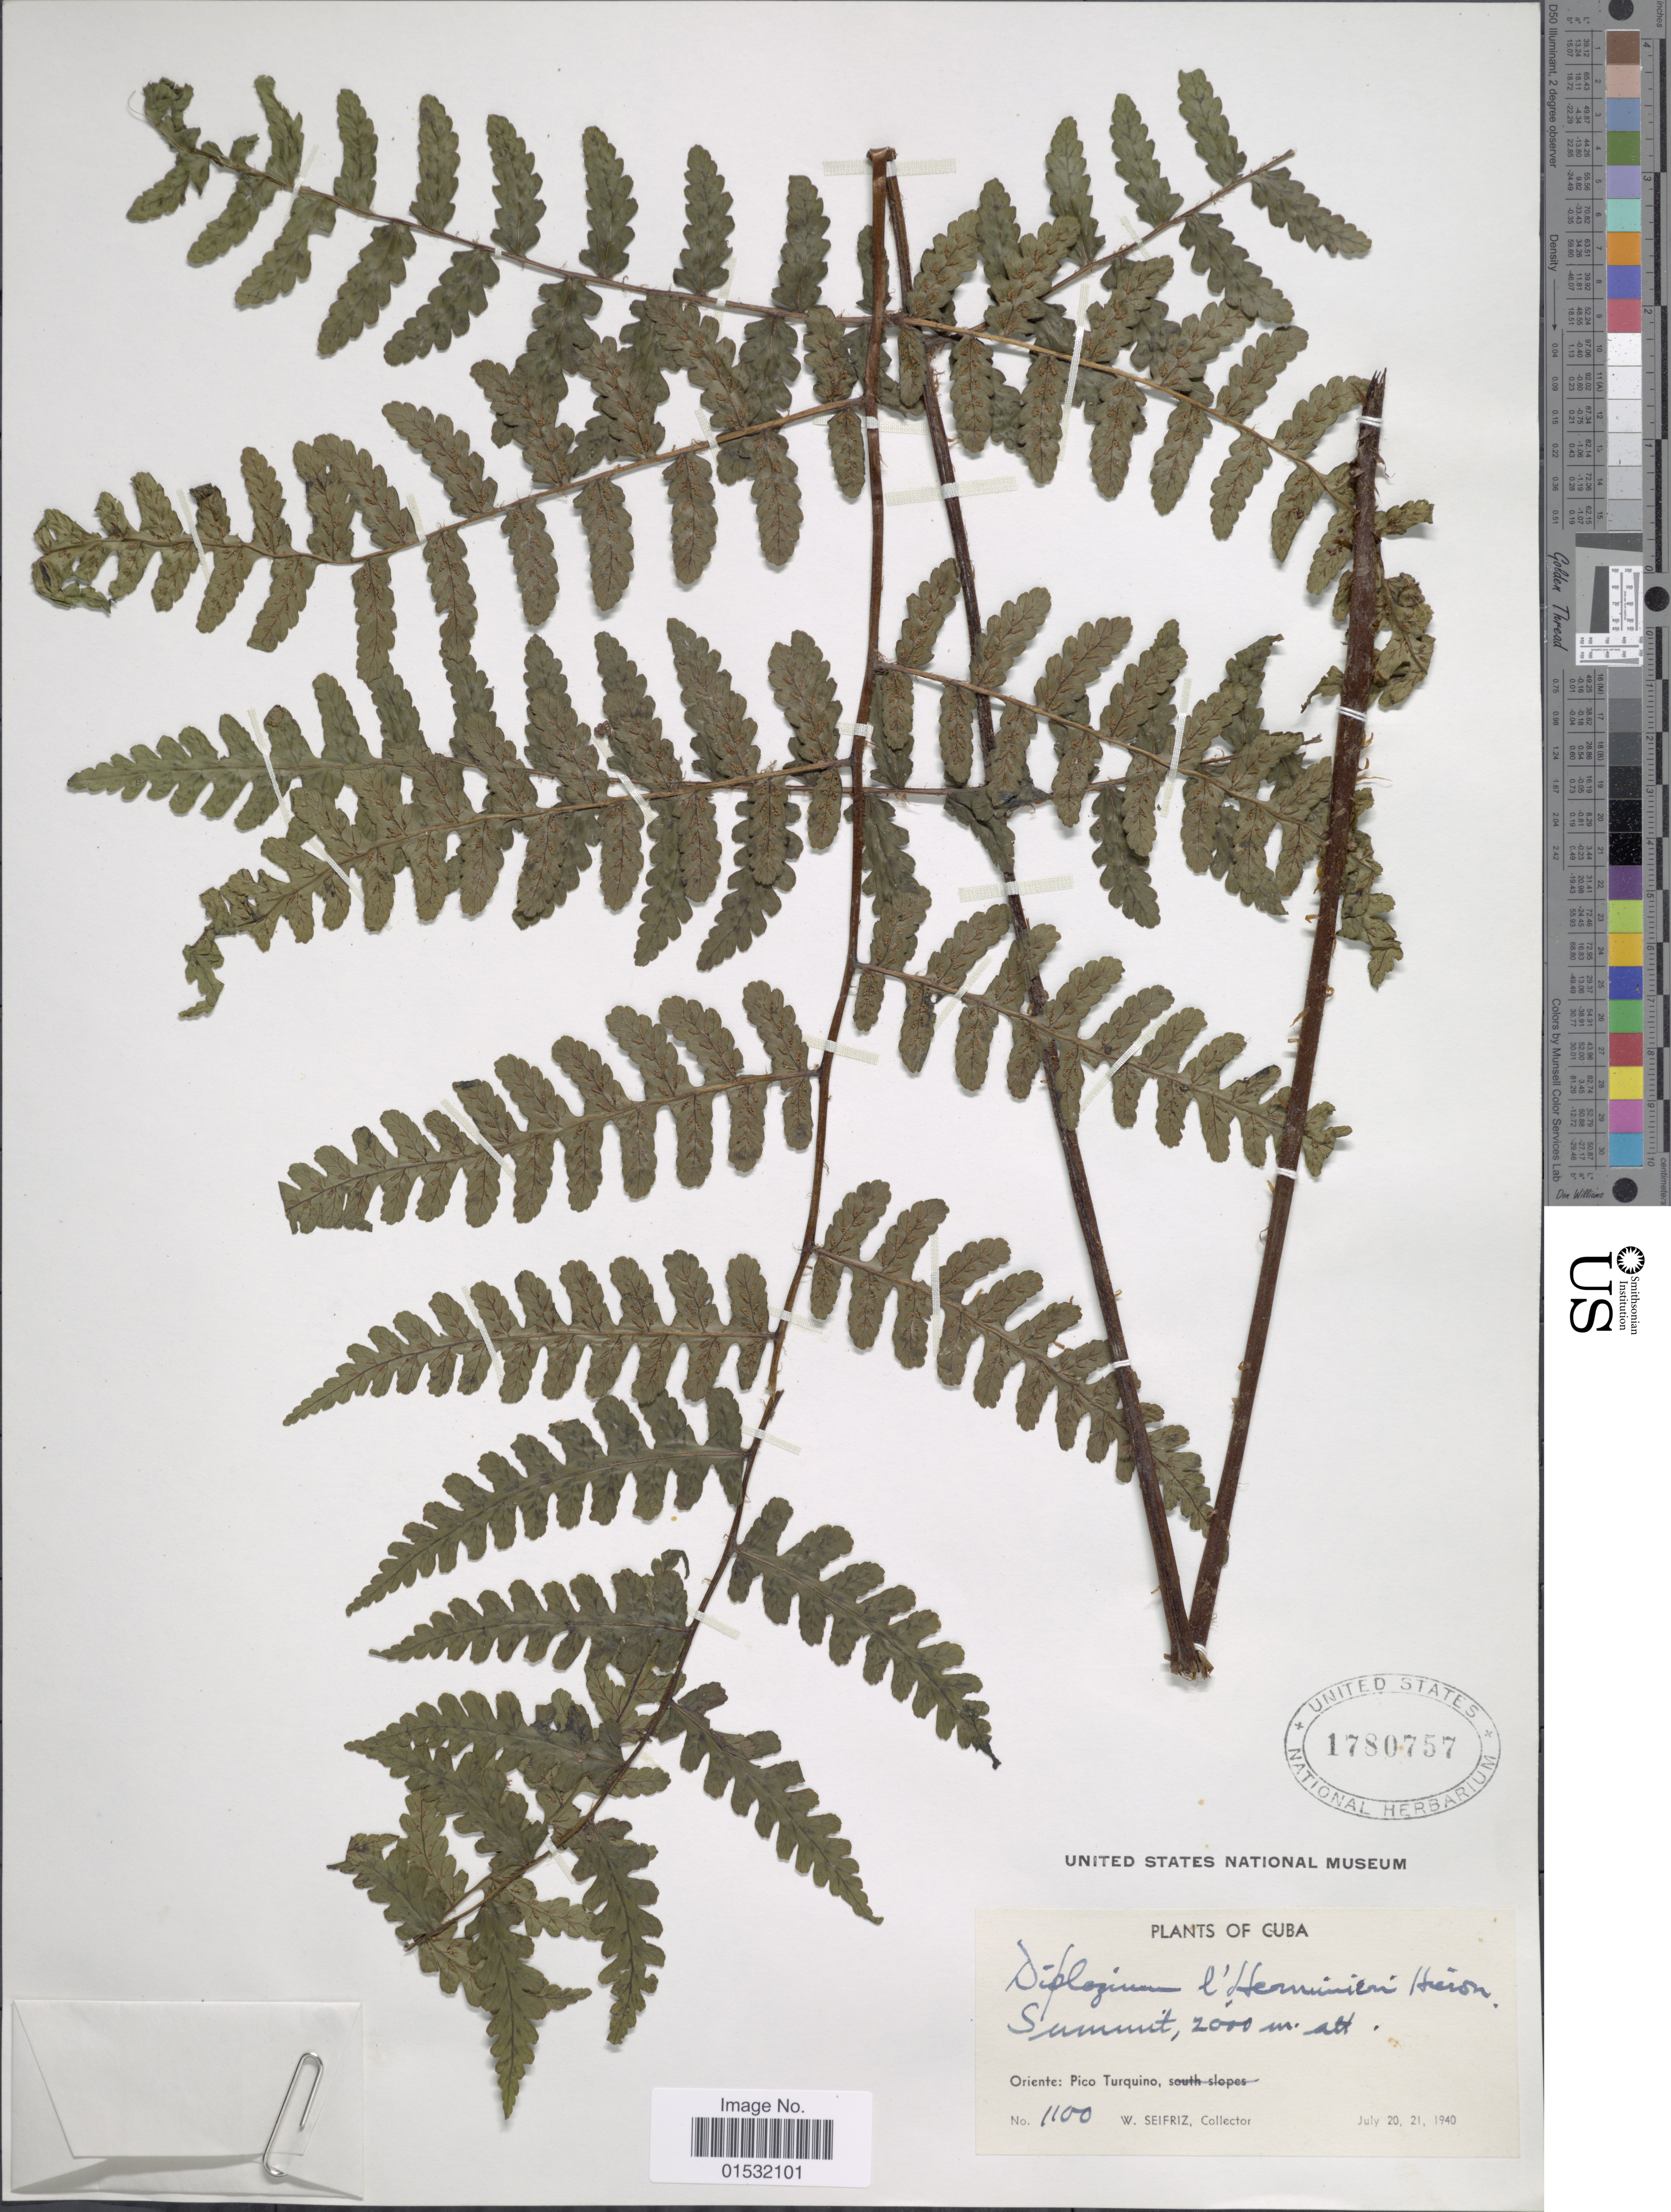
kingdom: Plantae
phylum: Tracheophyta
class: Polypodiopsida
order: Polypodiales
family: Athyriaceae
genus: Diplazium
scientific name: Diplazium altissimum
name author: (Jenman) C. Chr.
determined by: Sánchez, C.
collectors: W. Seifriz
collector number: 1100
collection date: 1940-07-20/1940-07-21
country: Cuba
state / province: Oriente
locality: Pico Turquino, summit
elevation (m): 2000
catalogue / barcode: US 1780757